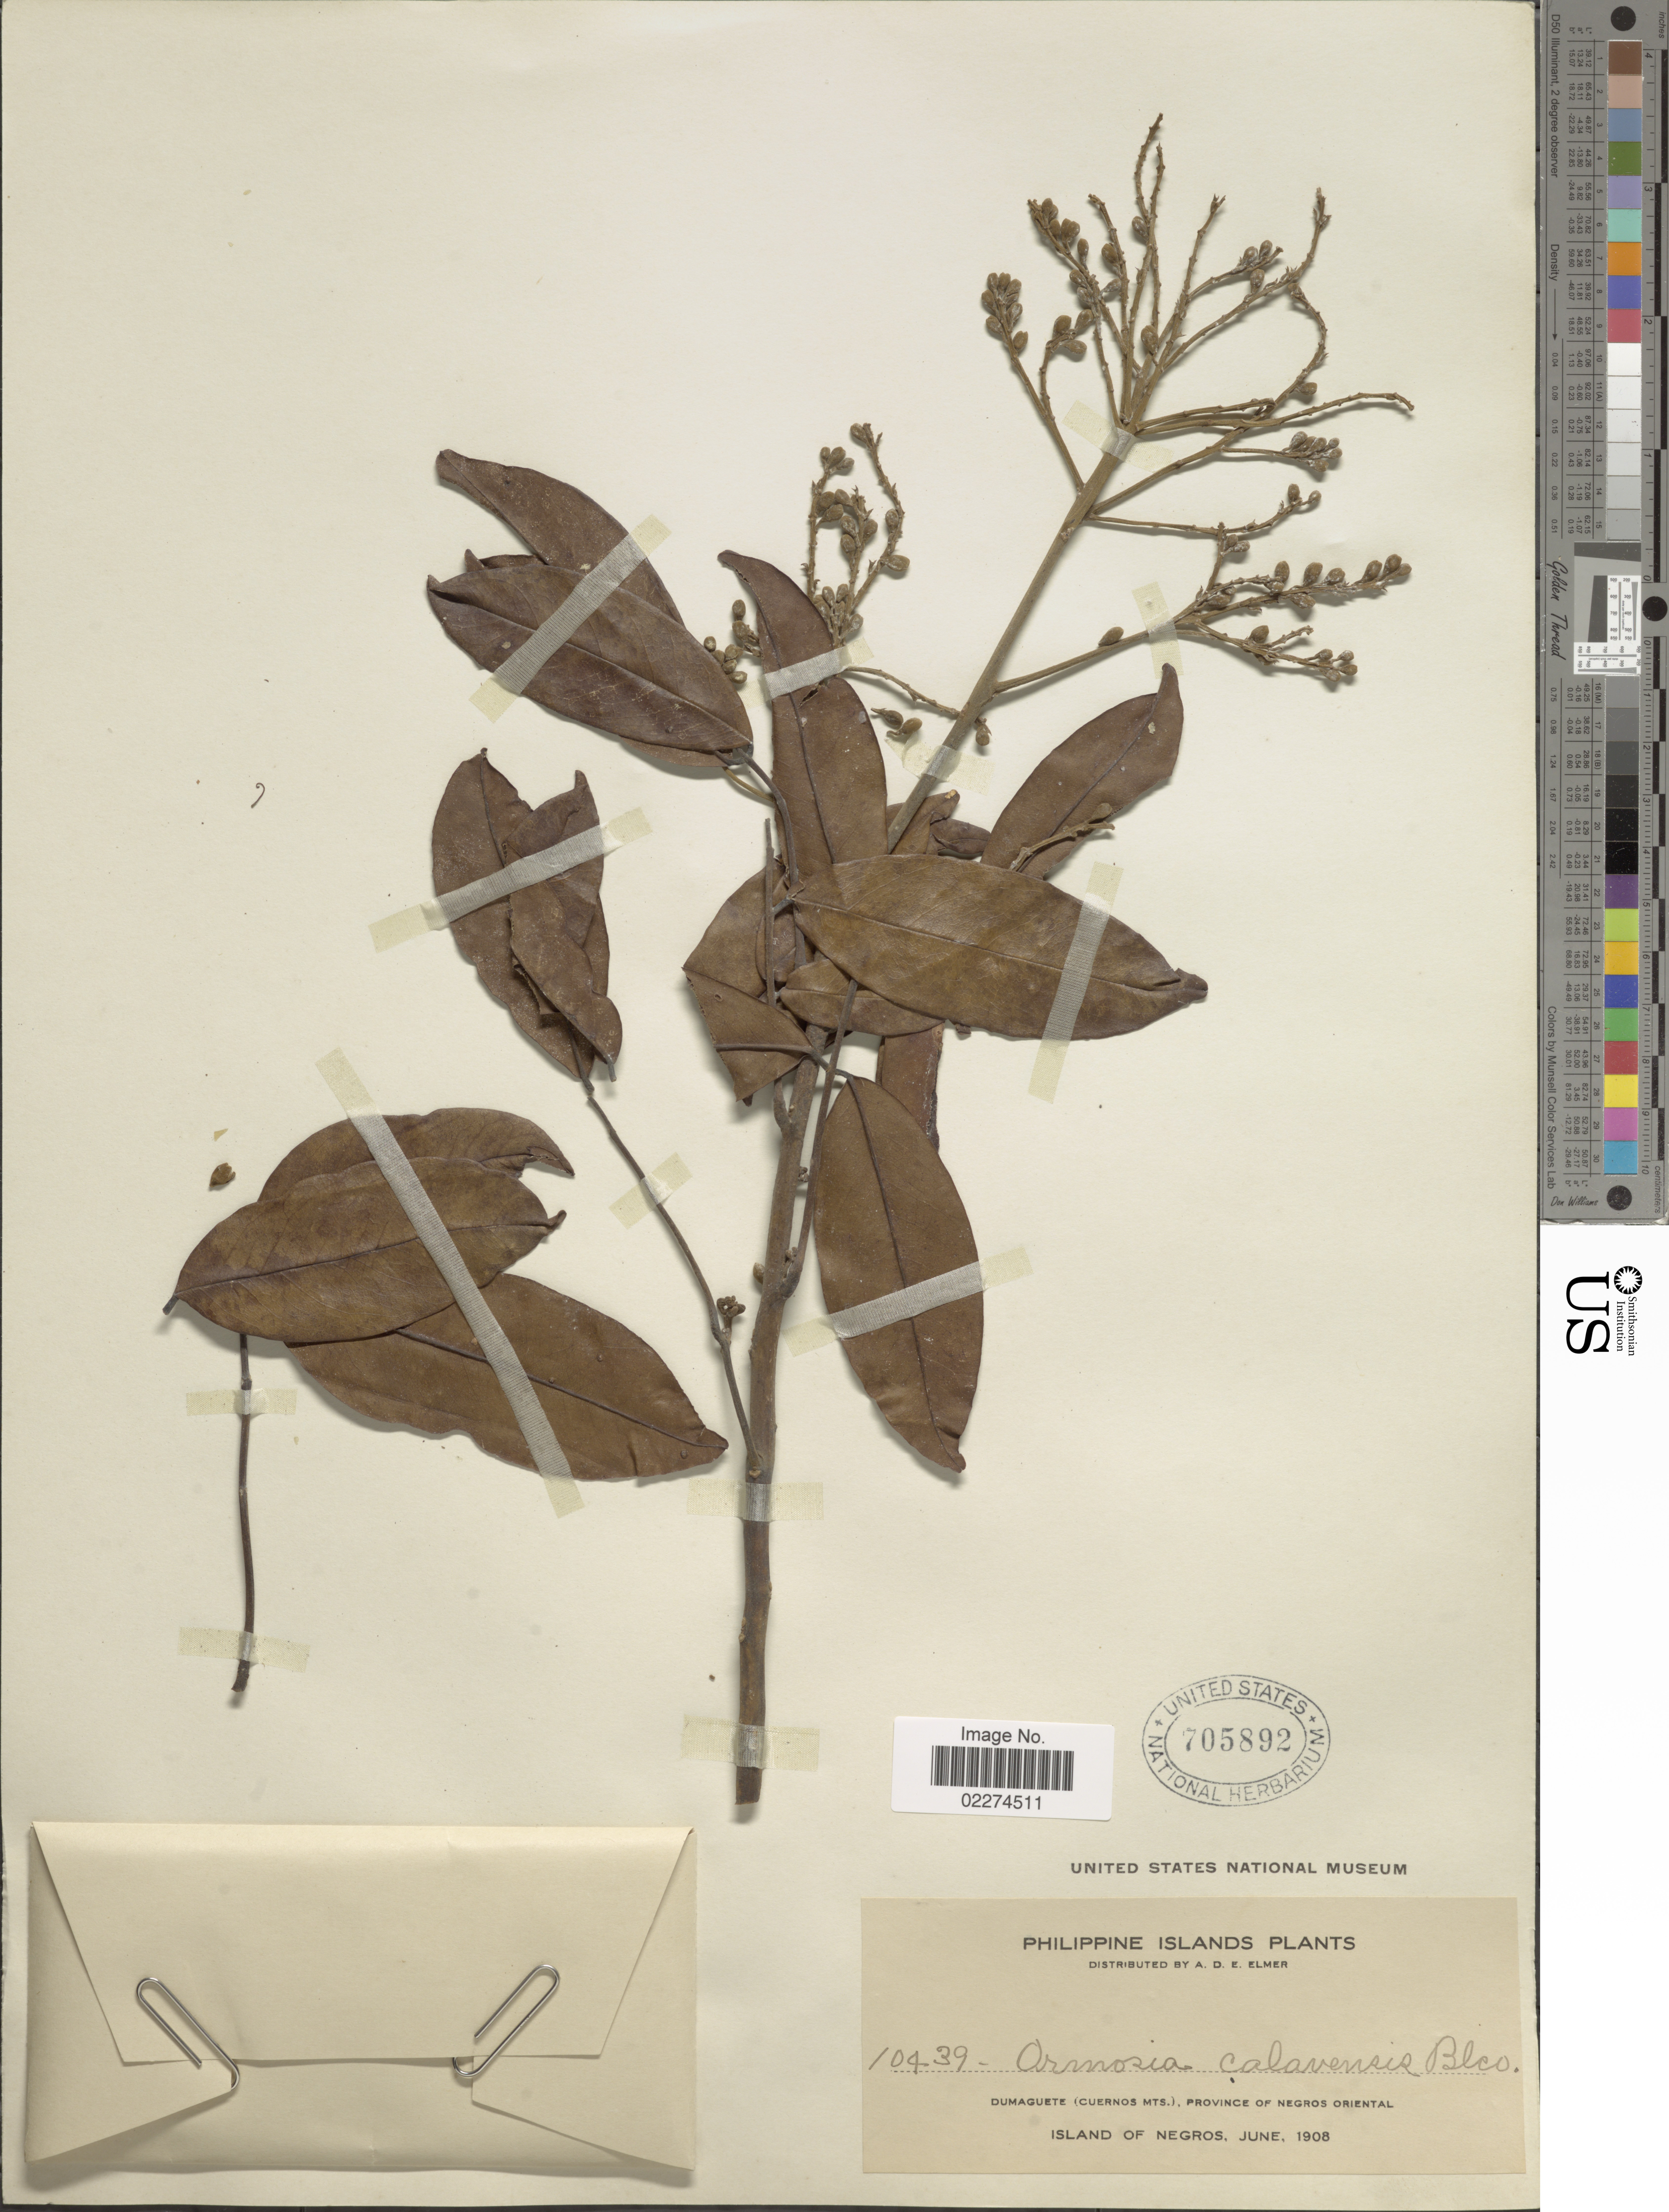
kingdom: Plantae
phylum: Tracheophyta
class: Magnoliopsida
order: Fabales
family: Fabaceae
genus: Ormosia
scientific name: Ormosia calavensis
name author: Azaola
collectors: A. D. E. Elmer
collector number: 10439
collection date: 1908-06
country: Philippines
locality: Dumaguete (Cuernos Mts.) Province of Negros Oriental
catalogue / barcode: US 705892